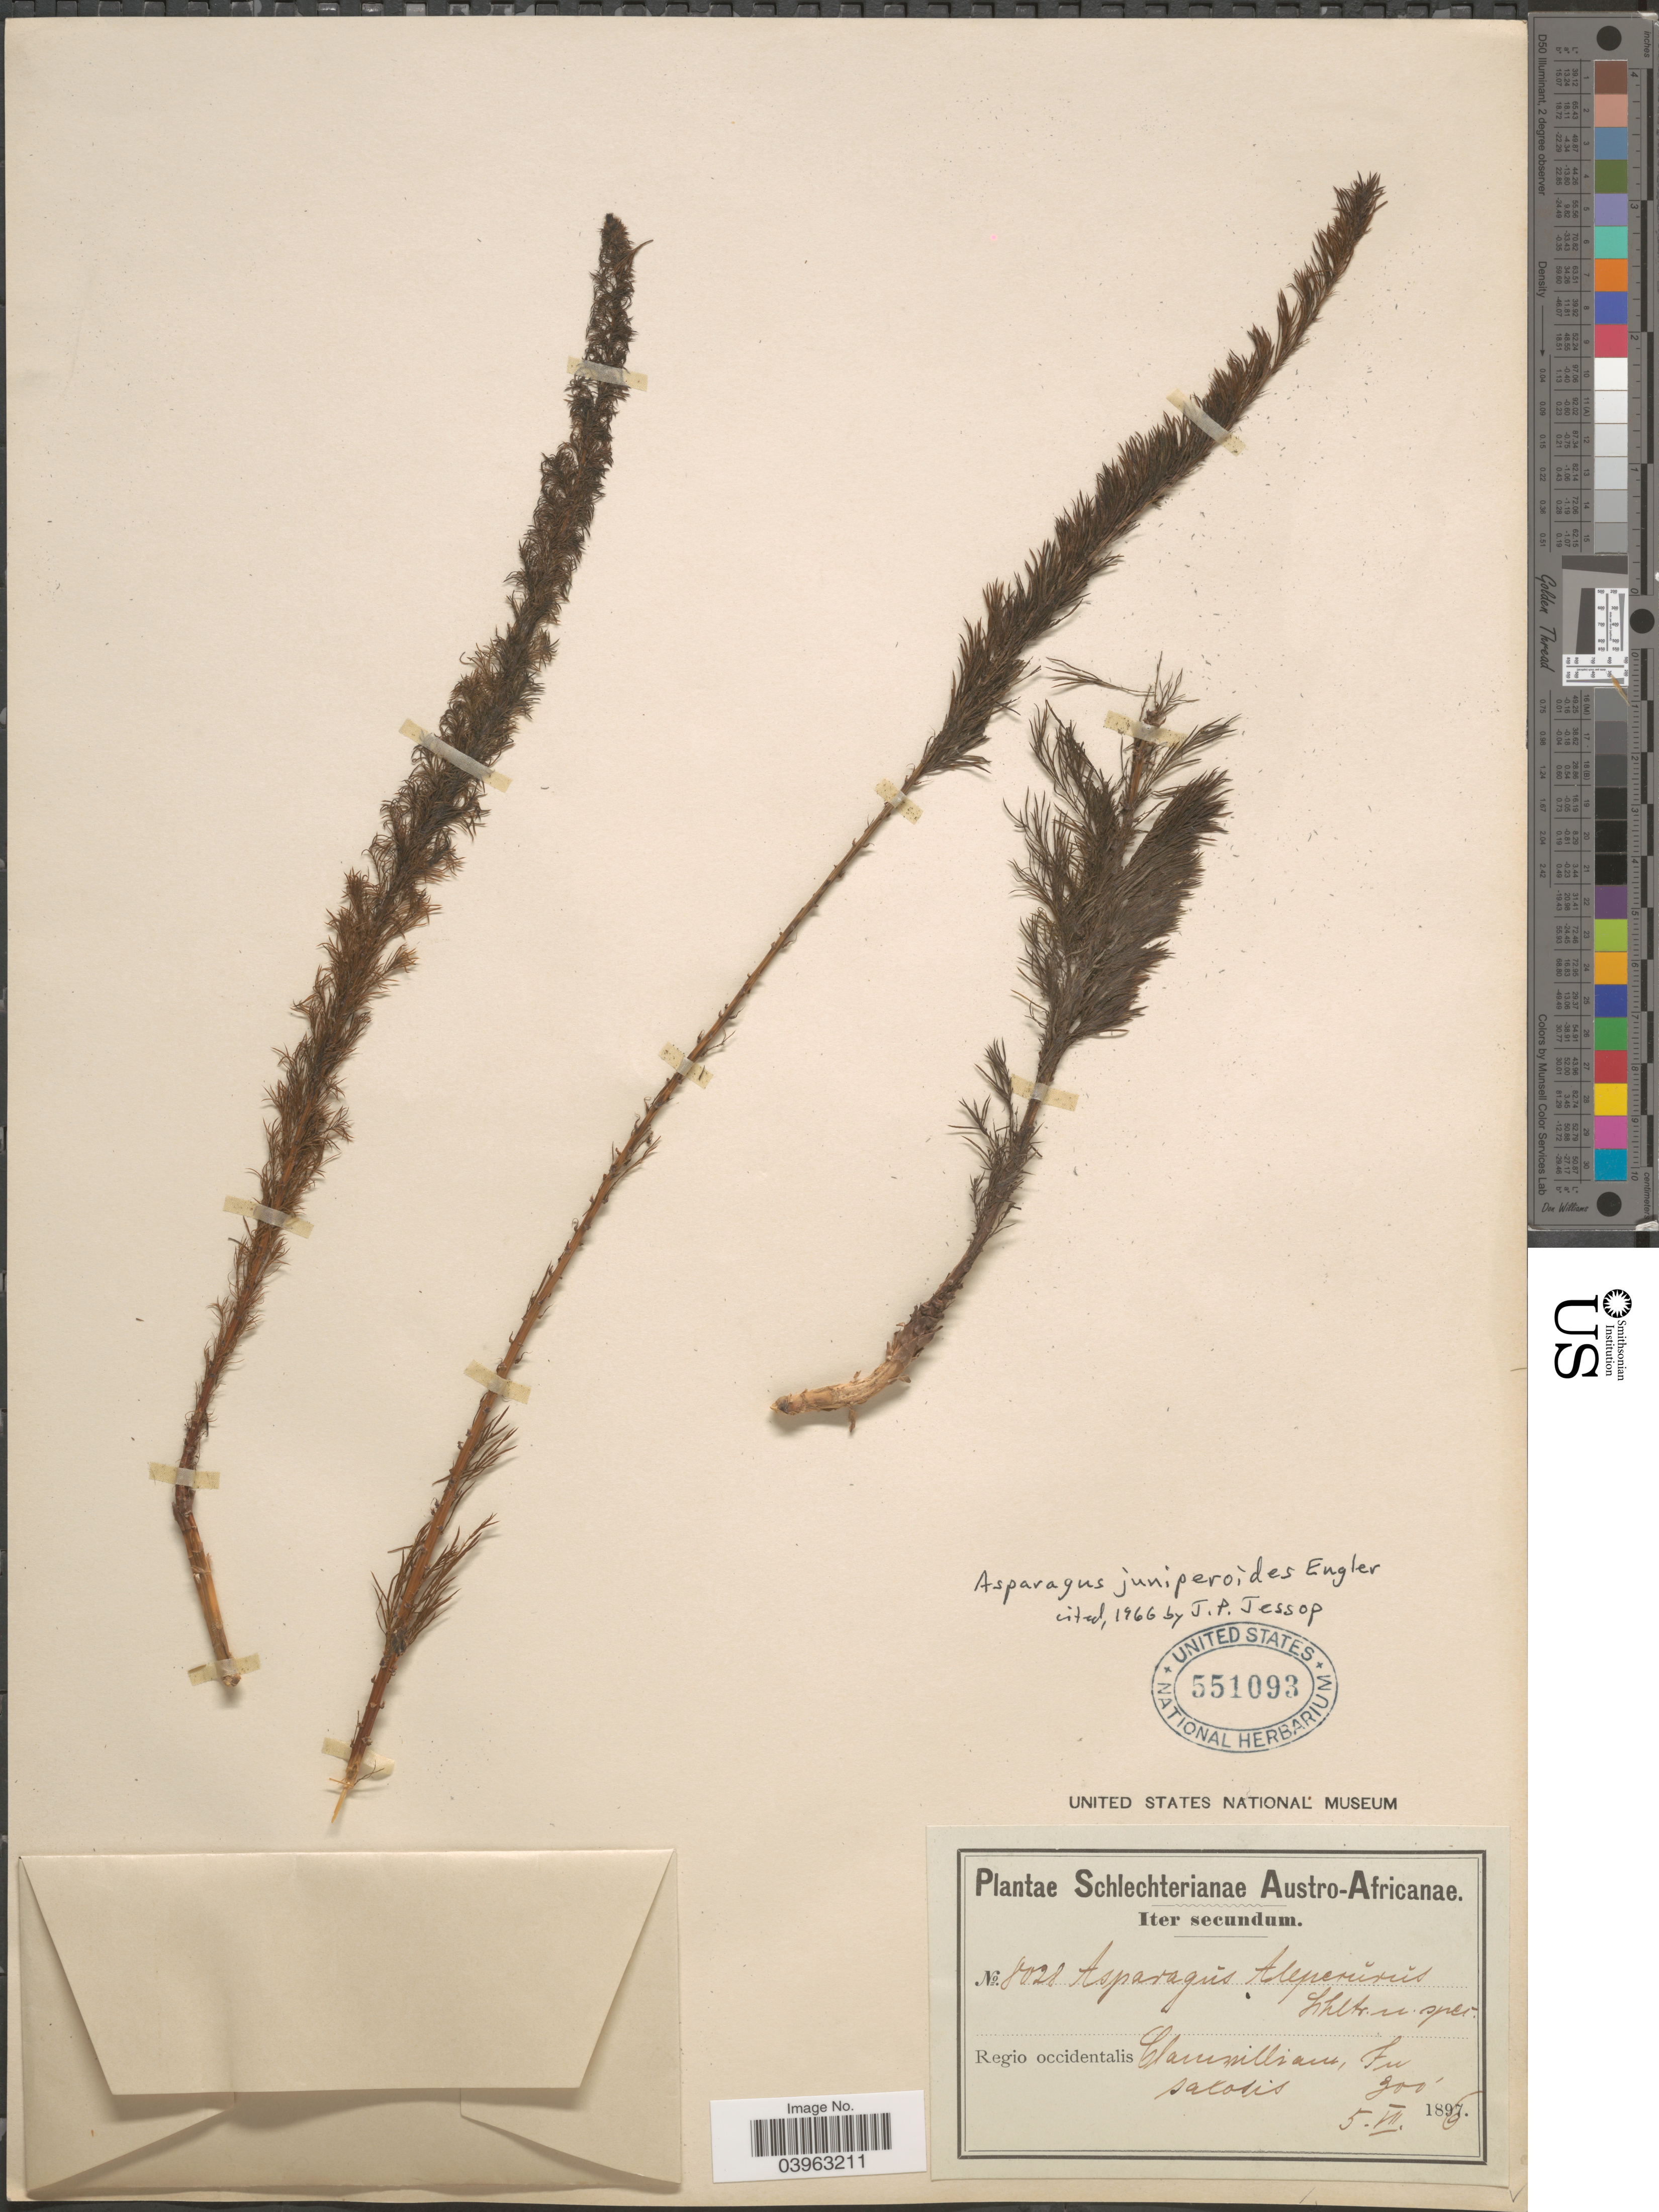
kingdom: Plantae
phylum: Tracheophyta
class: Liliopsida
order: Asparagales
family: Asparagaceae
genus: Asparagus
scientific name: Asparagus juniperoides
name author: Engl.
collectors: Schlechter, --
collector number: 8028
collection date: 1896-07-05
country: South Africa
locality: Austro-Africanae. Regio occidentalis Clanwilliams, In saxosis.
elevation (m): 91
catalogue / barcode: US 551093